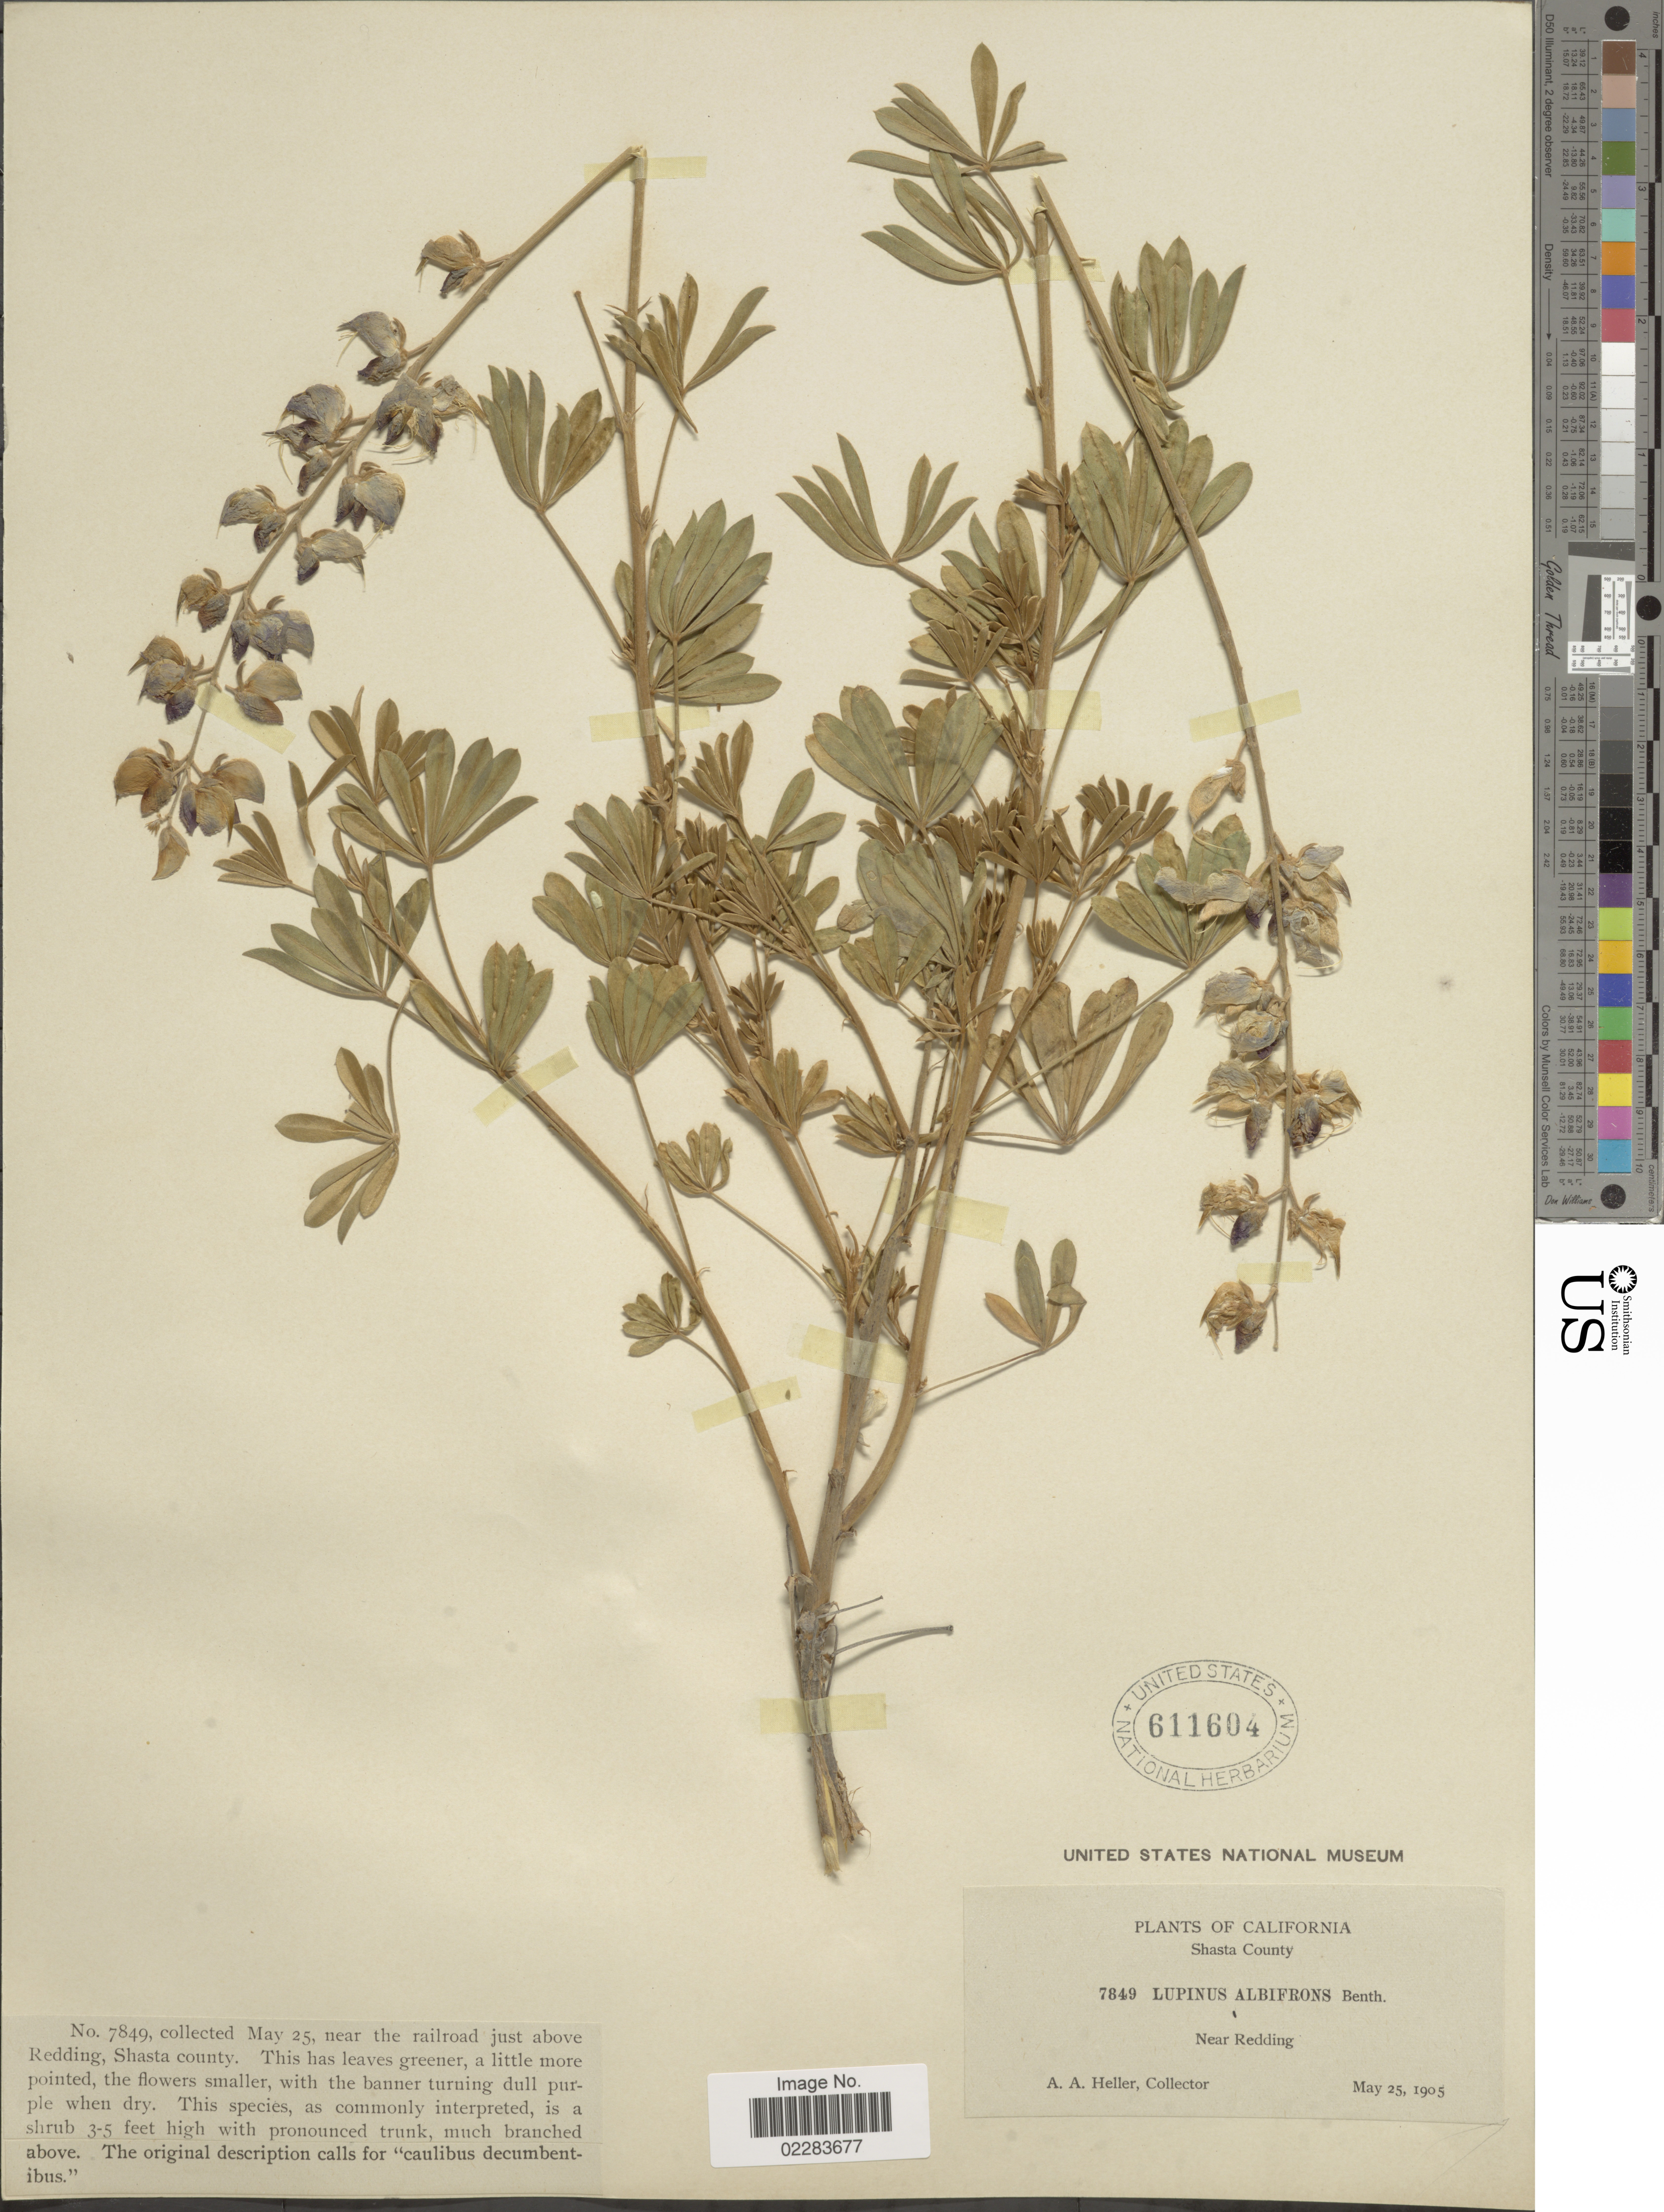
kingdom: Plantae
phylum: Tracheophyta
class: Magnoliopsida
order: Fabales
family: Fabaceae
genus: Lupinus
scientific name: Lupinus albifrons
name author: Benth.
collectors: A. A. Heller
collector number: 7849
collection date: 1905-05-25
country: United States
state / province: California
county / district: Shasta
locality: Shasta County. Near Redding.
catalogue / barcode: US 611604